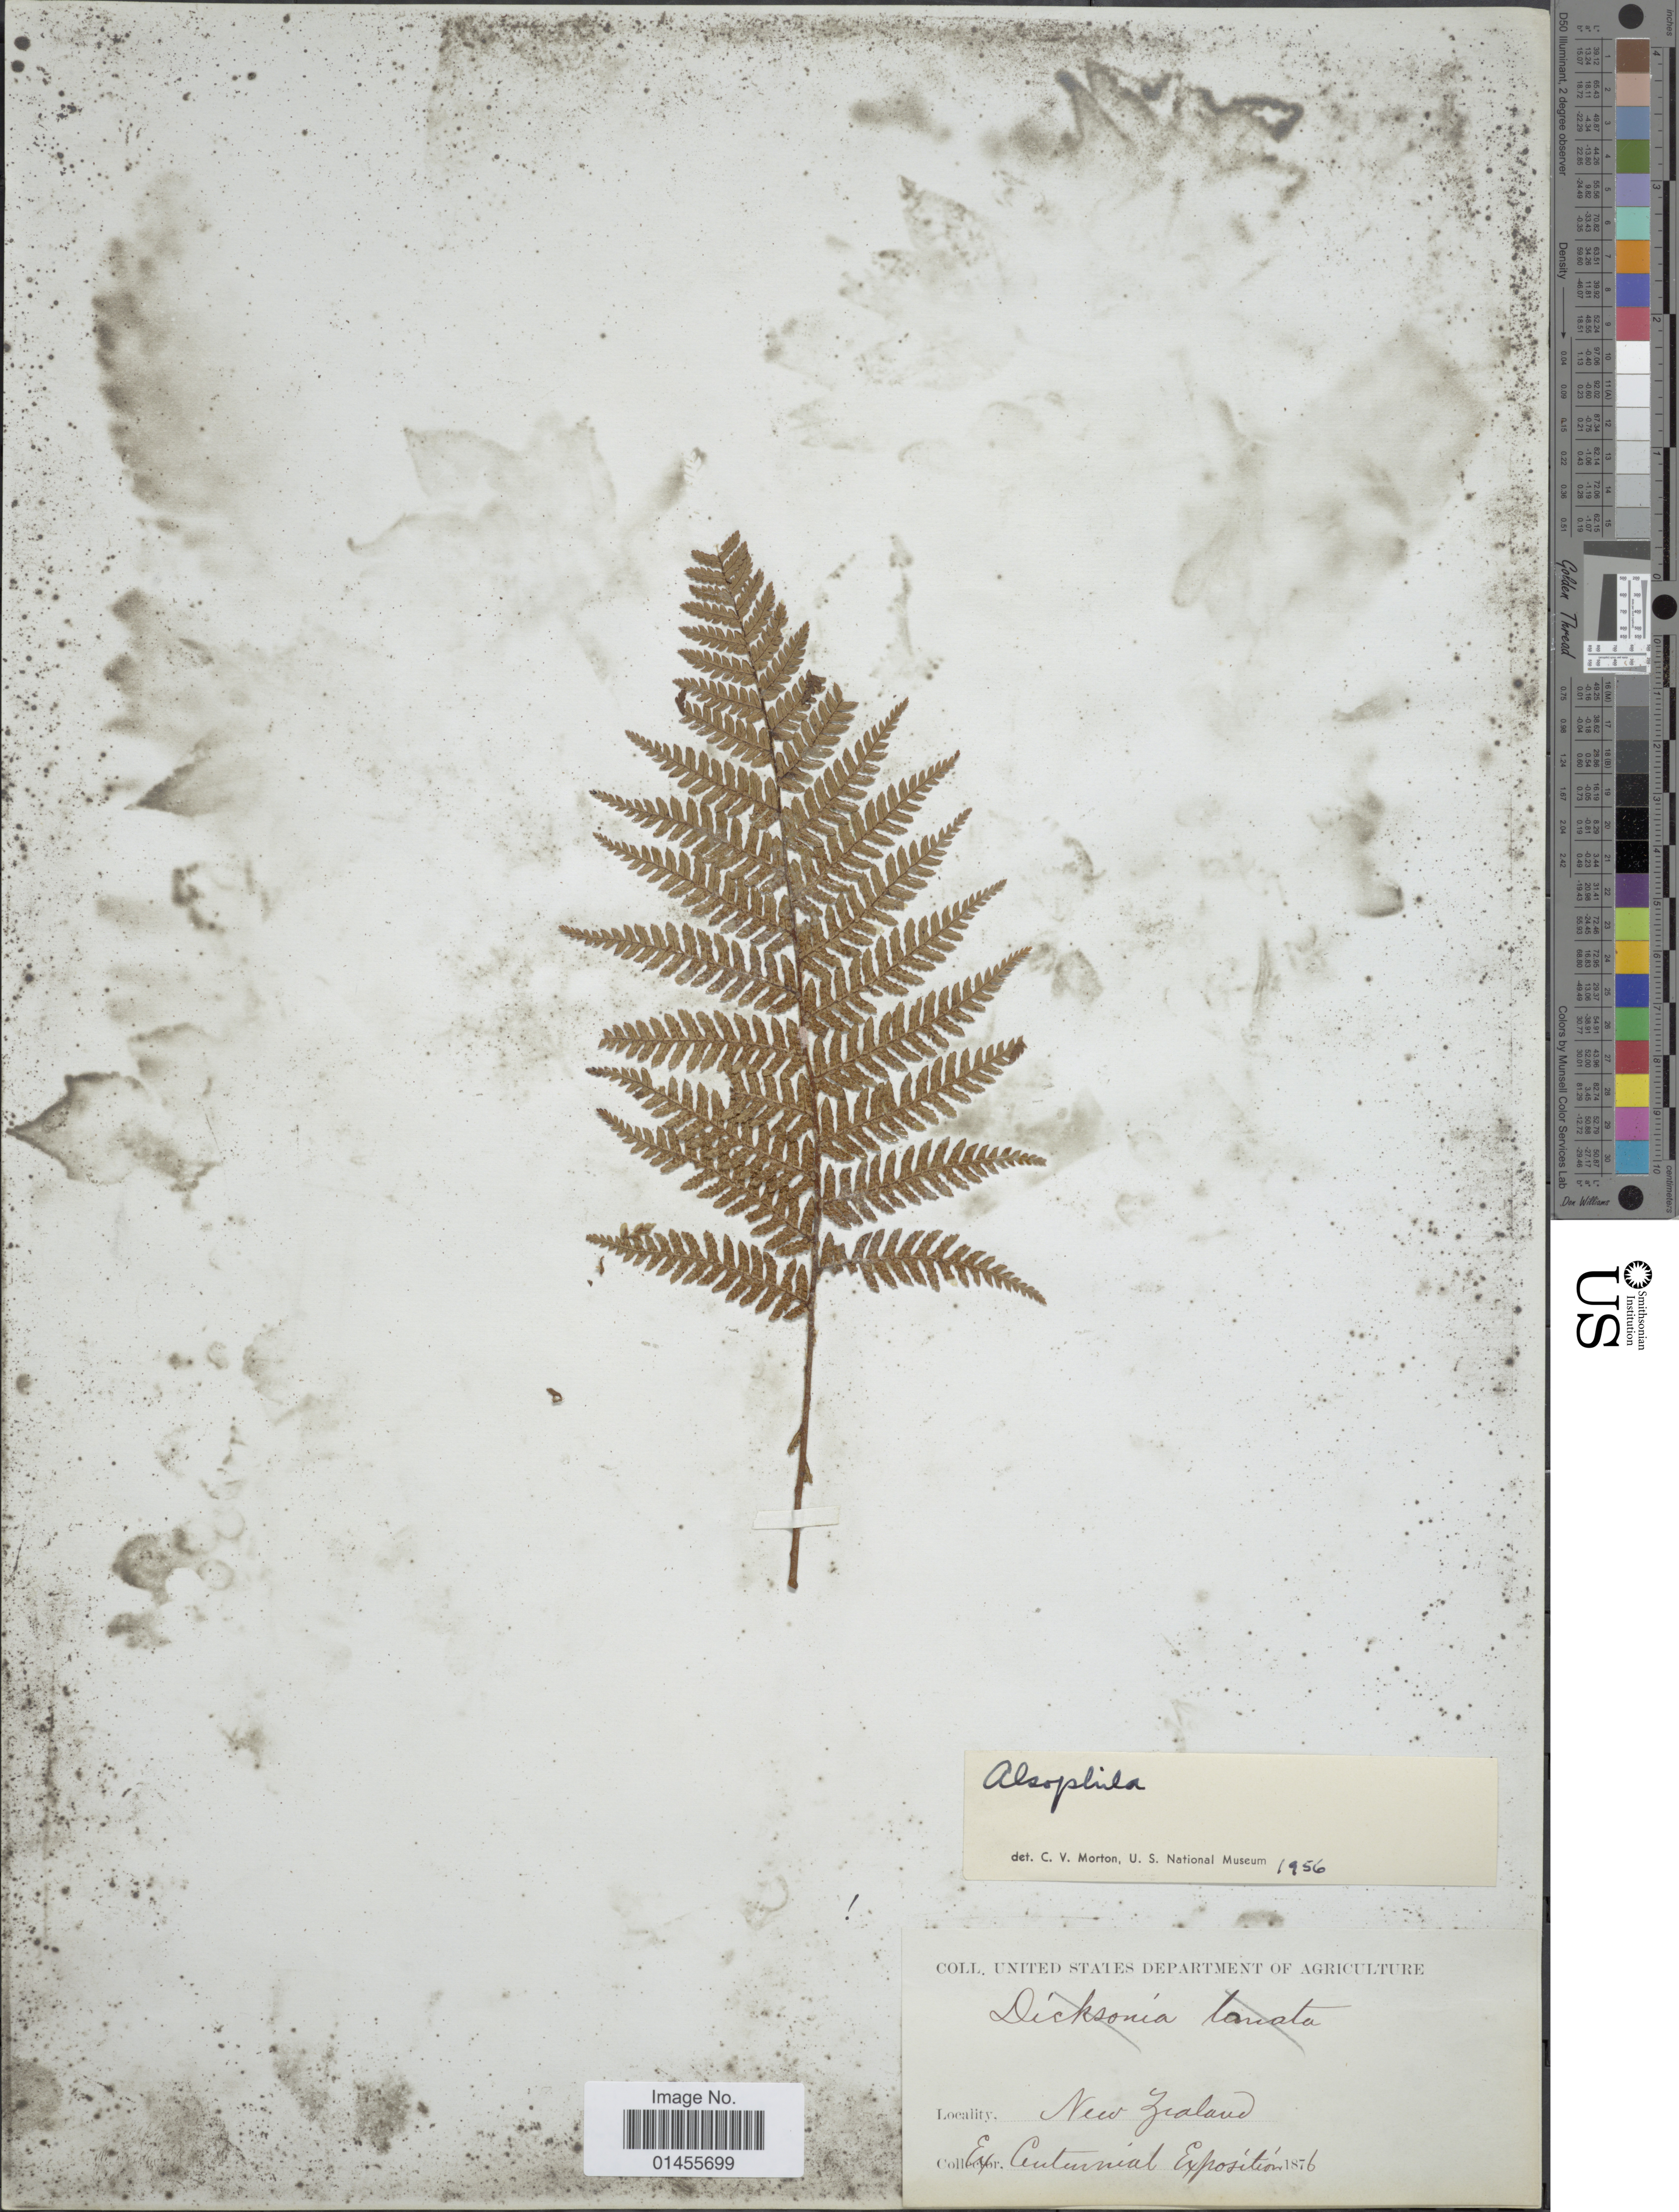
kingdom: Plantae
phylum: Tracheophyta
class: Polypodiopsida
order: Cyatheales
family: Cyatheaceae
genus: Alsophila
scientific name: Alsophila sp.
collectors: ex Centennial Exposition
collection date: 1876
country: New Zealand